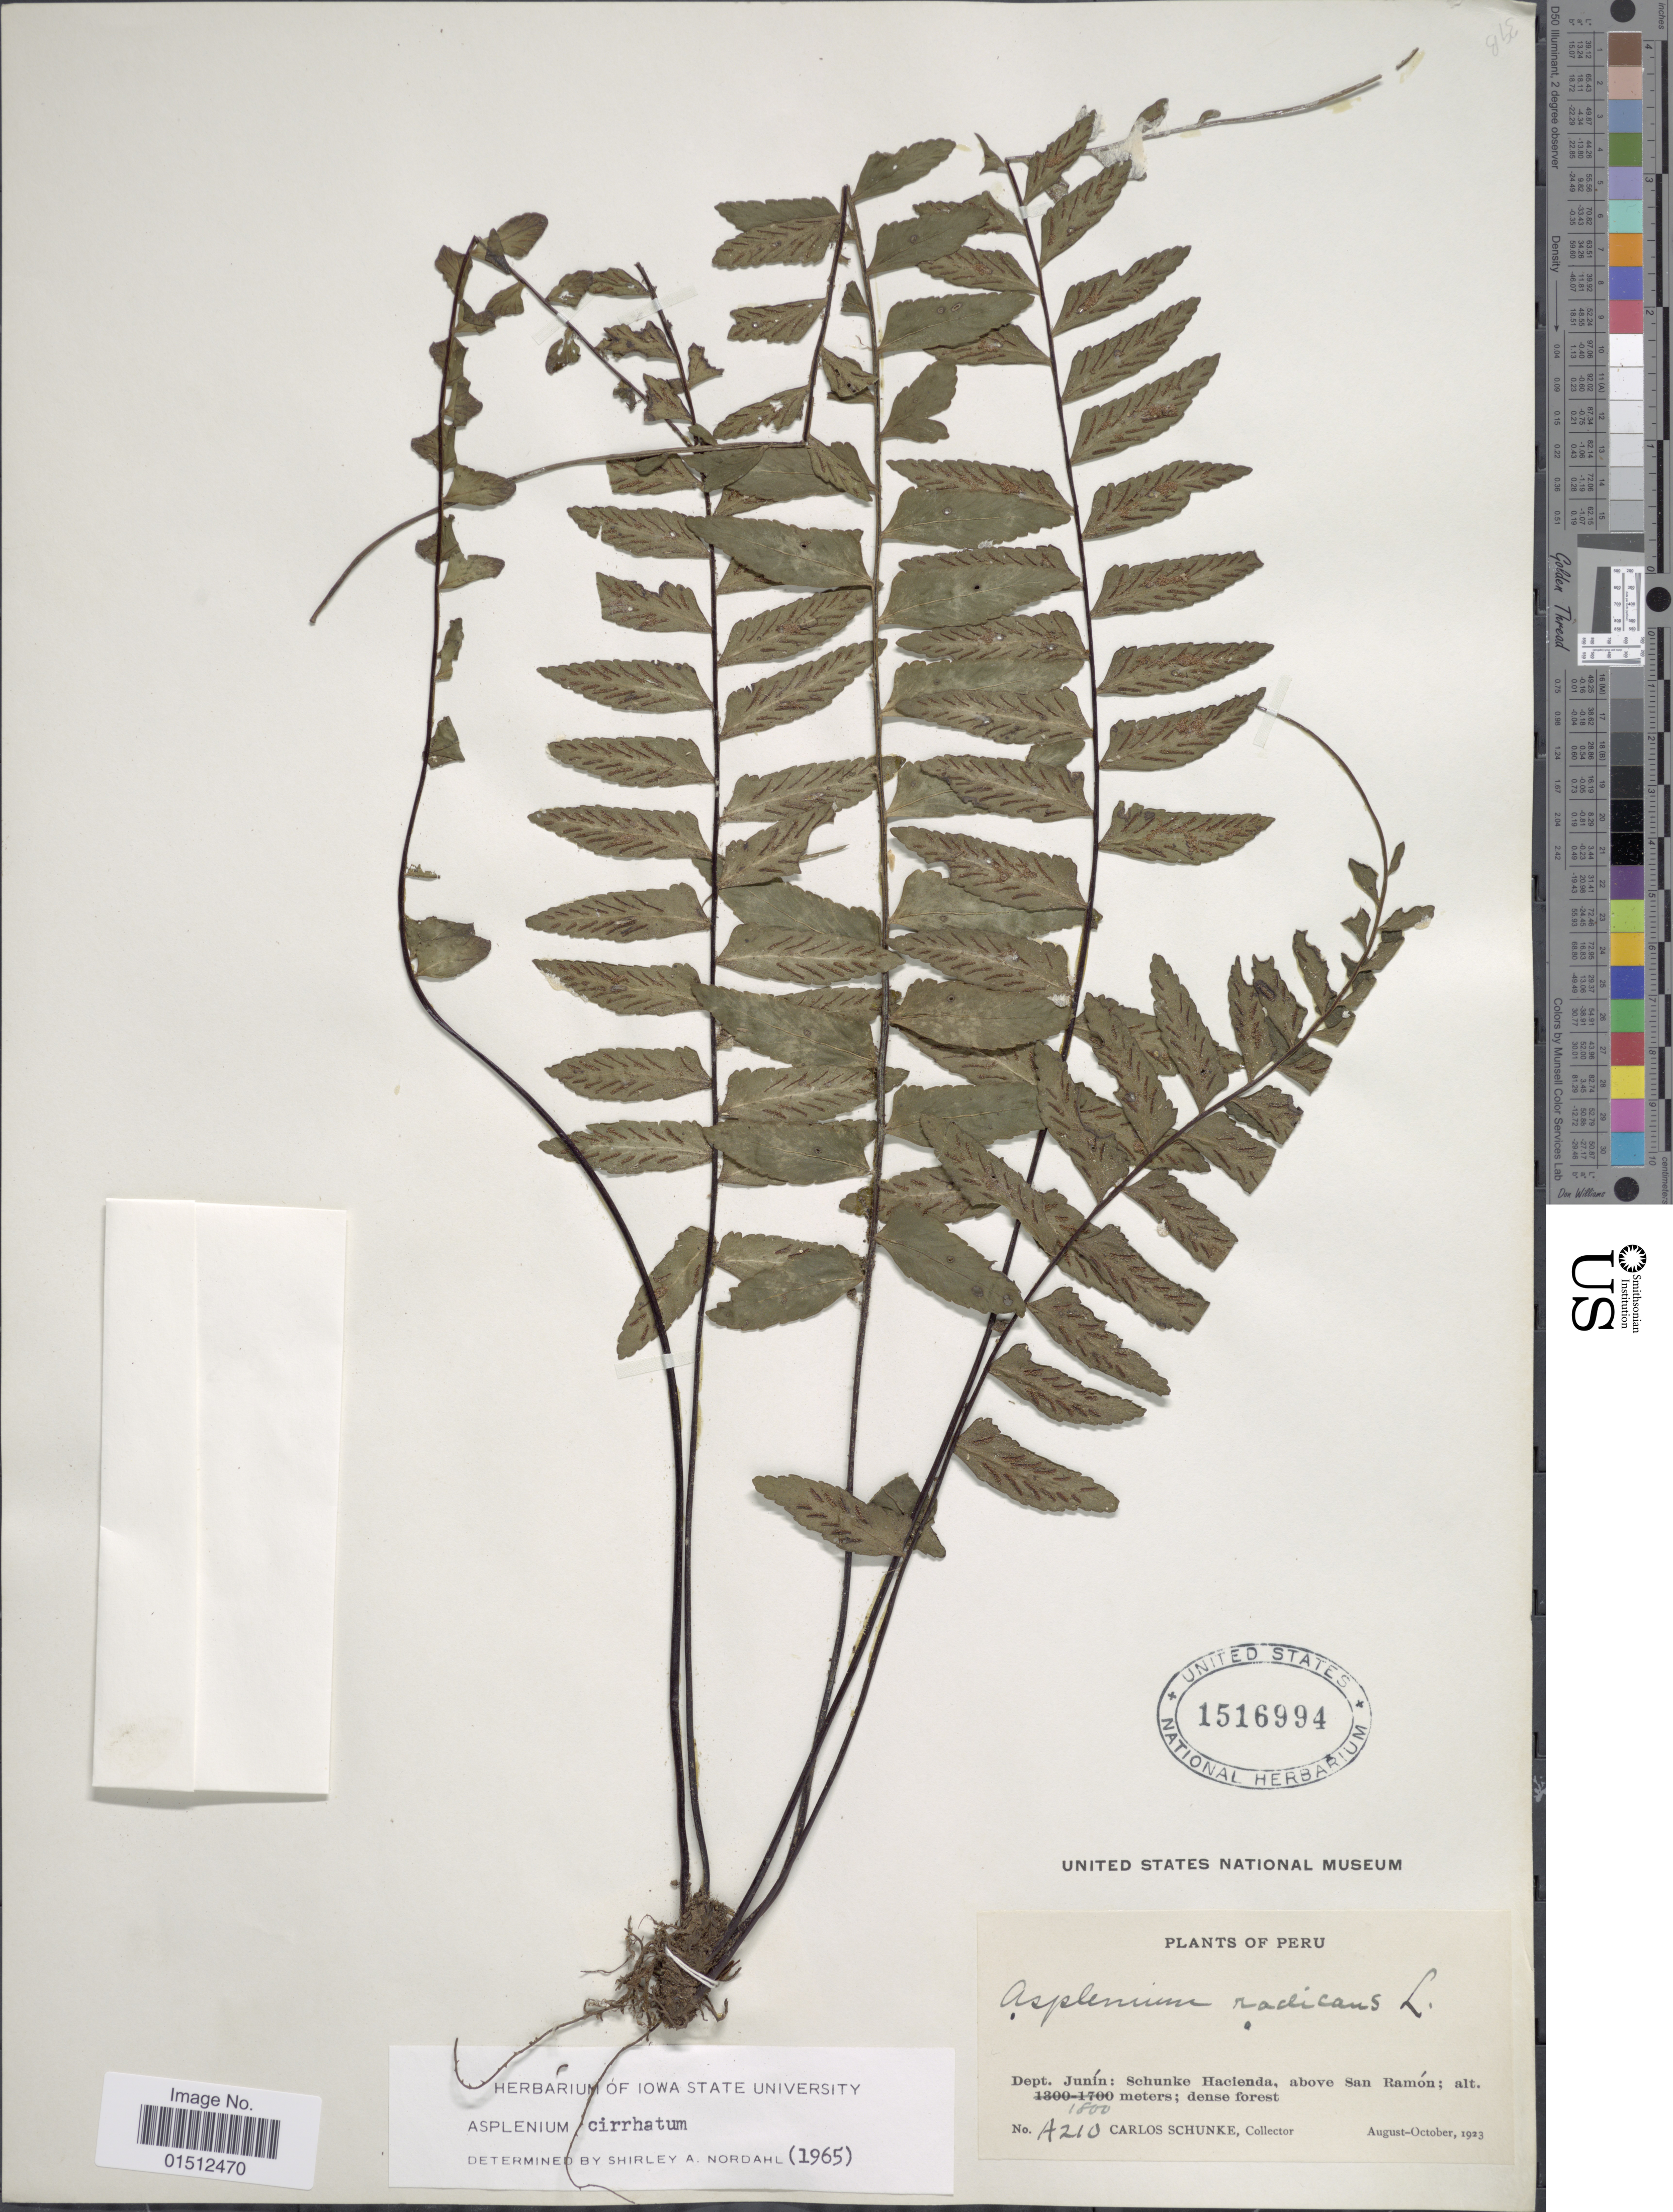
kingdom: Plantae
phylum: Tracheophyta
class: Polypodiopsida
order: Polypodiales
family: Aspleniaceae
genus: Asplenium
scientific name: Asplenium radicans var. cirrhatum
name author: (Rich. ex Willd.) Rosenst.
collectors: C. Schunke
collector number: A210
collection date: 1923-08/1923-10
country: Peru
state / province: Junín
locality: Peru. Dept. Junin: Schunke Hacienda, above San Ramon.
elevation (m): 1800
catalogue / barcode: US 1516994